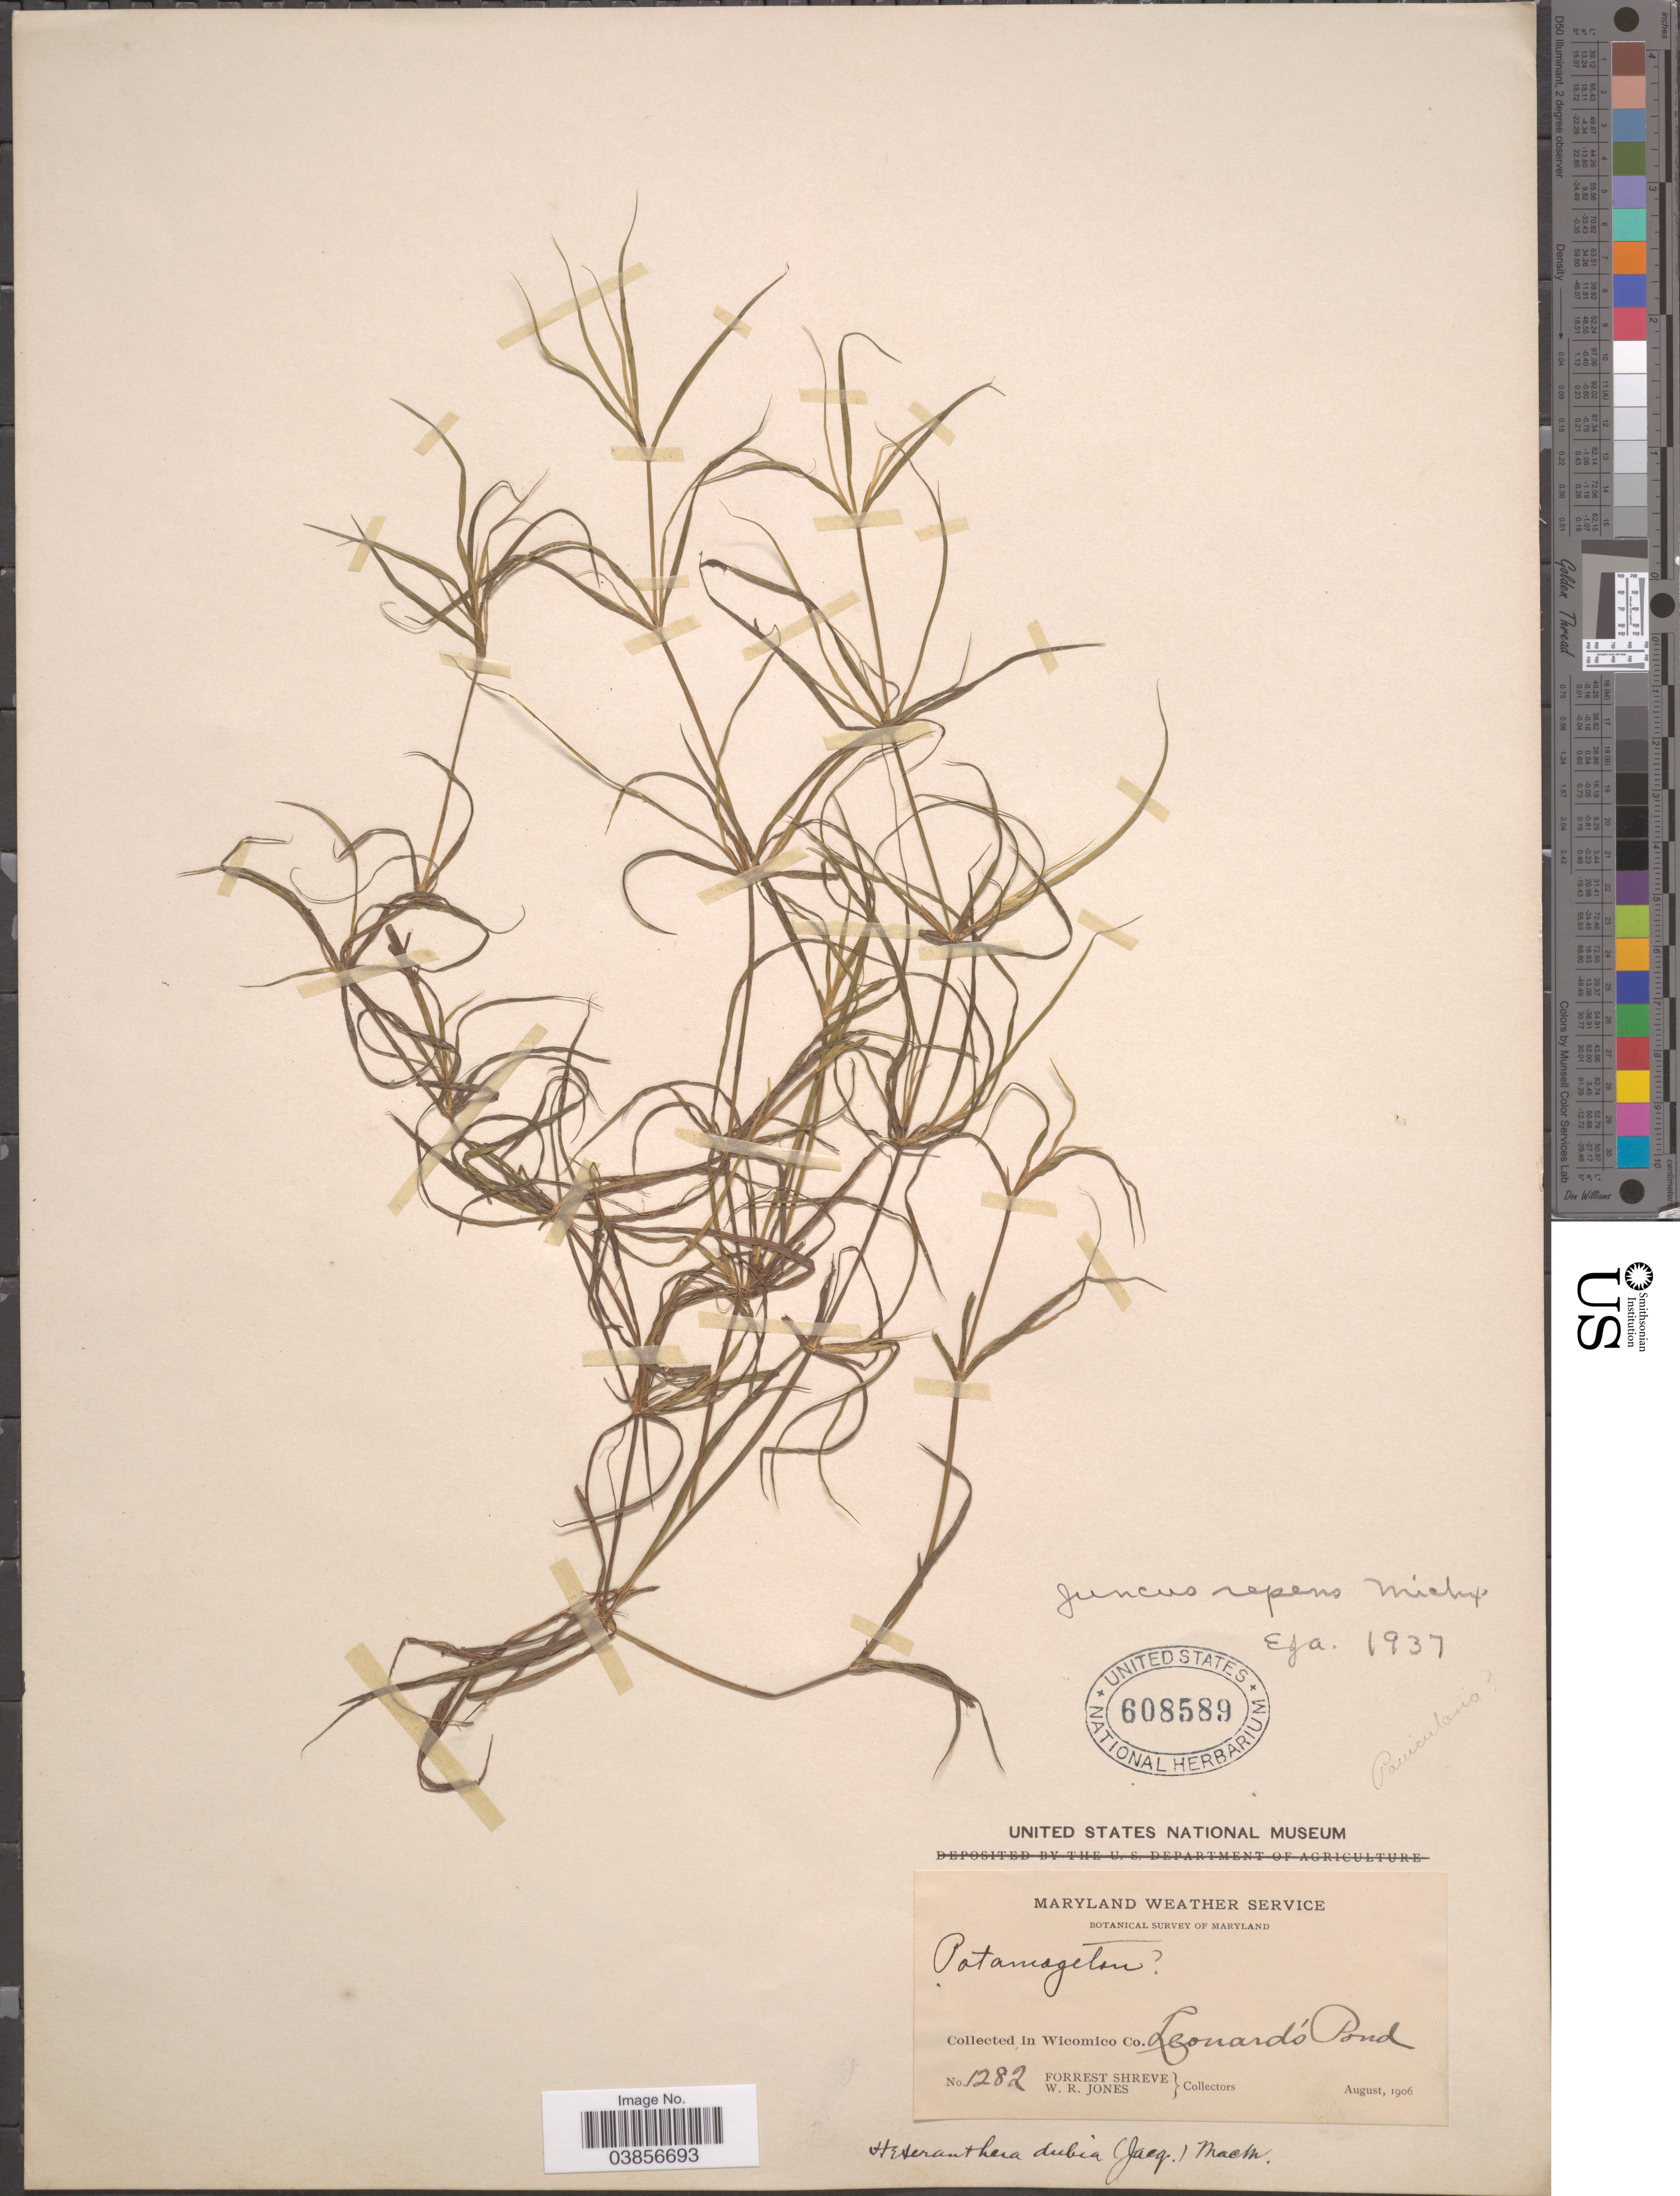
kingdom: Plantae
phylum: Tracheophyta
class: Liliopsida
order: Poales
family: Juncaceae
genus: Juncus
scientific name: Juncus repens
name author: Michx.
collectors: F. Shreve & W. R. Jones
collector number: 1282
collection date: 1906-08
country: United States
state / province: Maryland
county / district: Wicomico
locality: In Wicomico Co. Leonard's Pond.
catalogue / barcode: US 608589